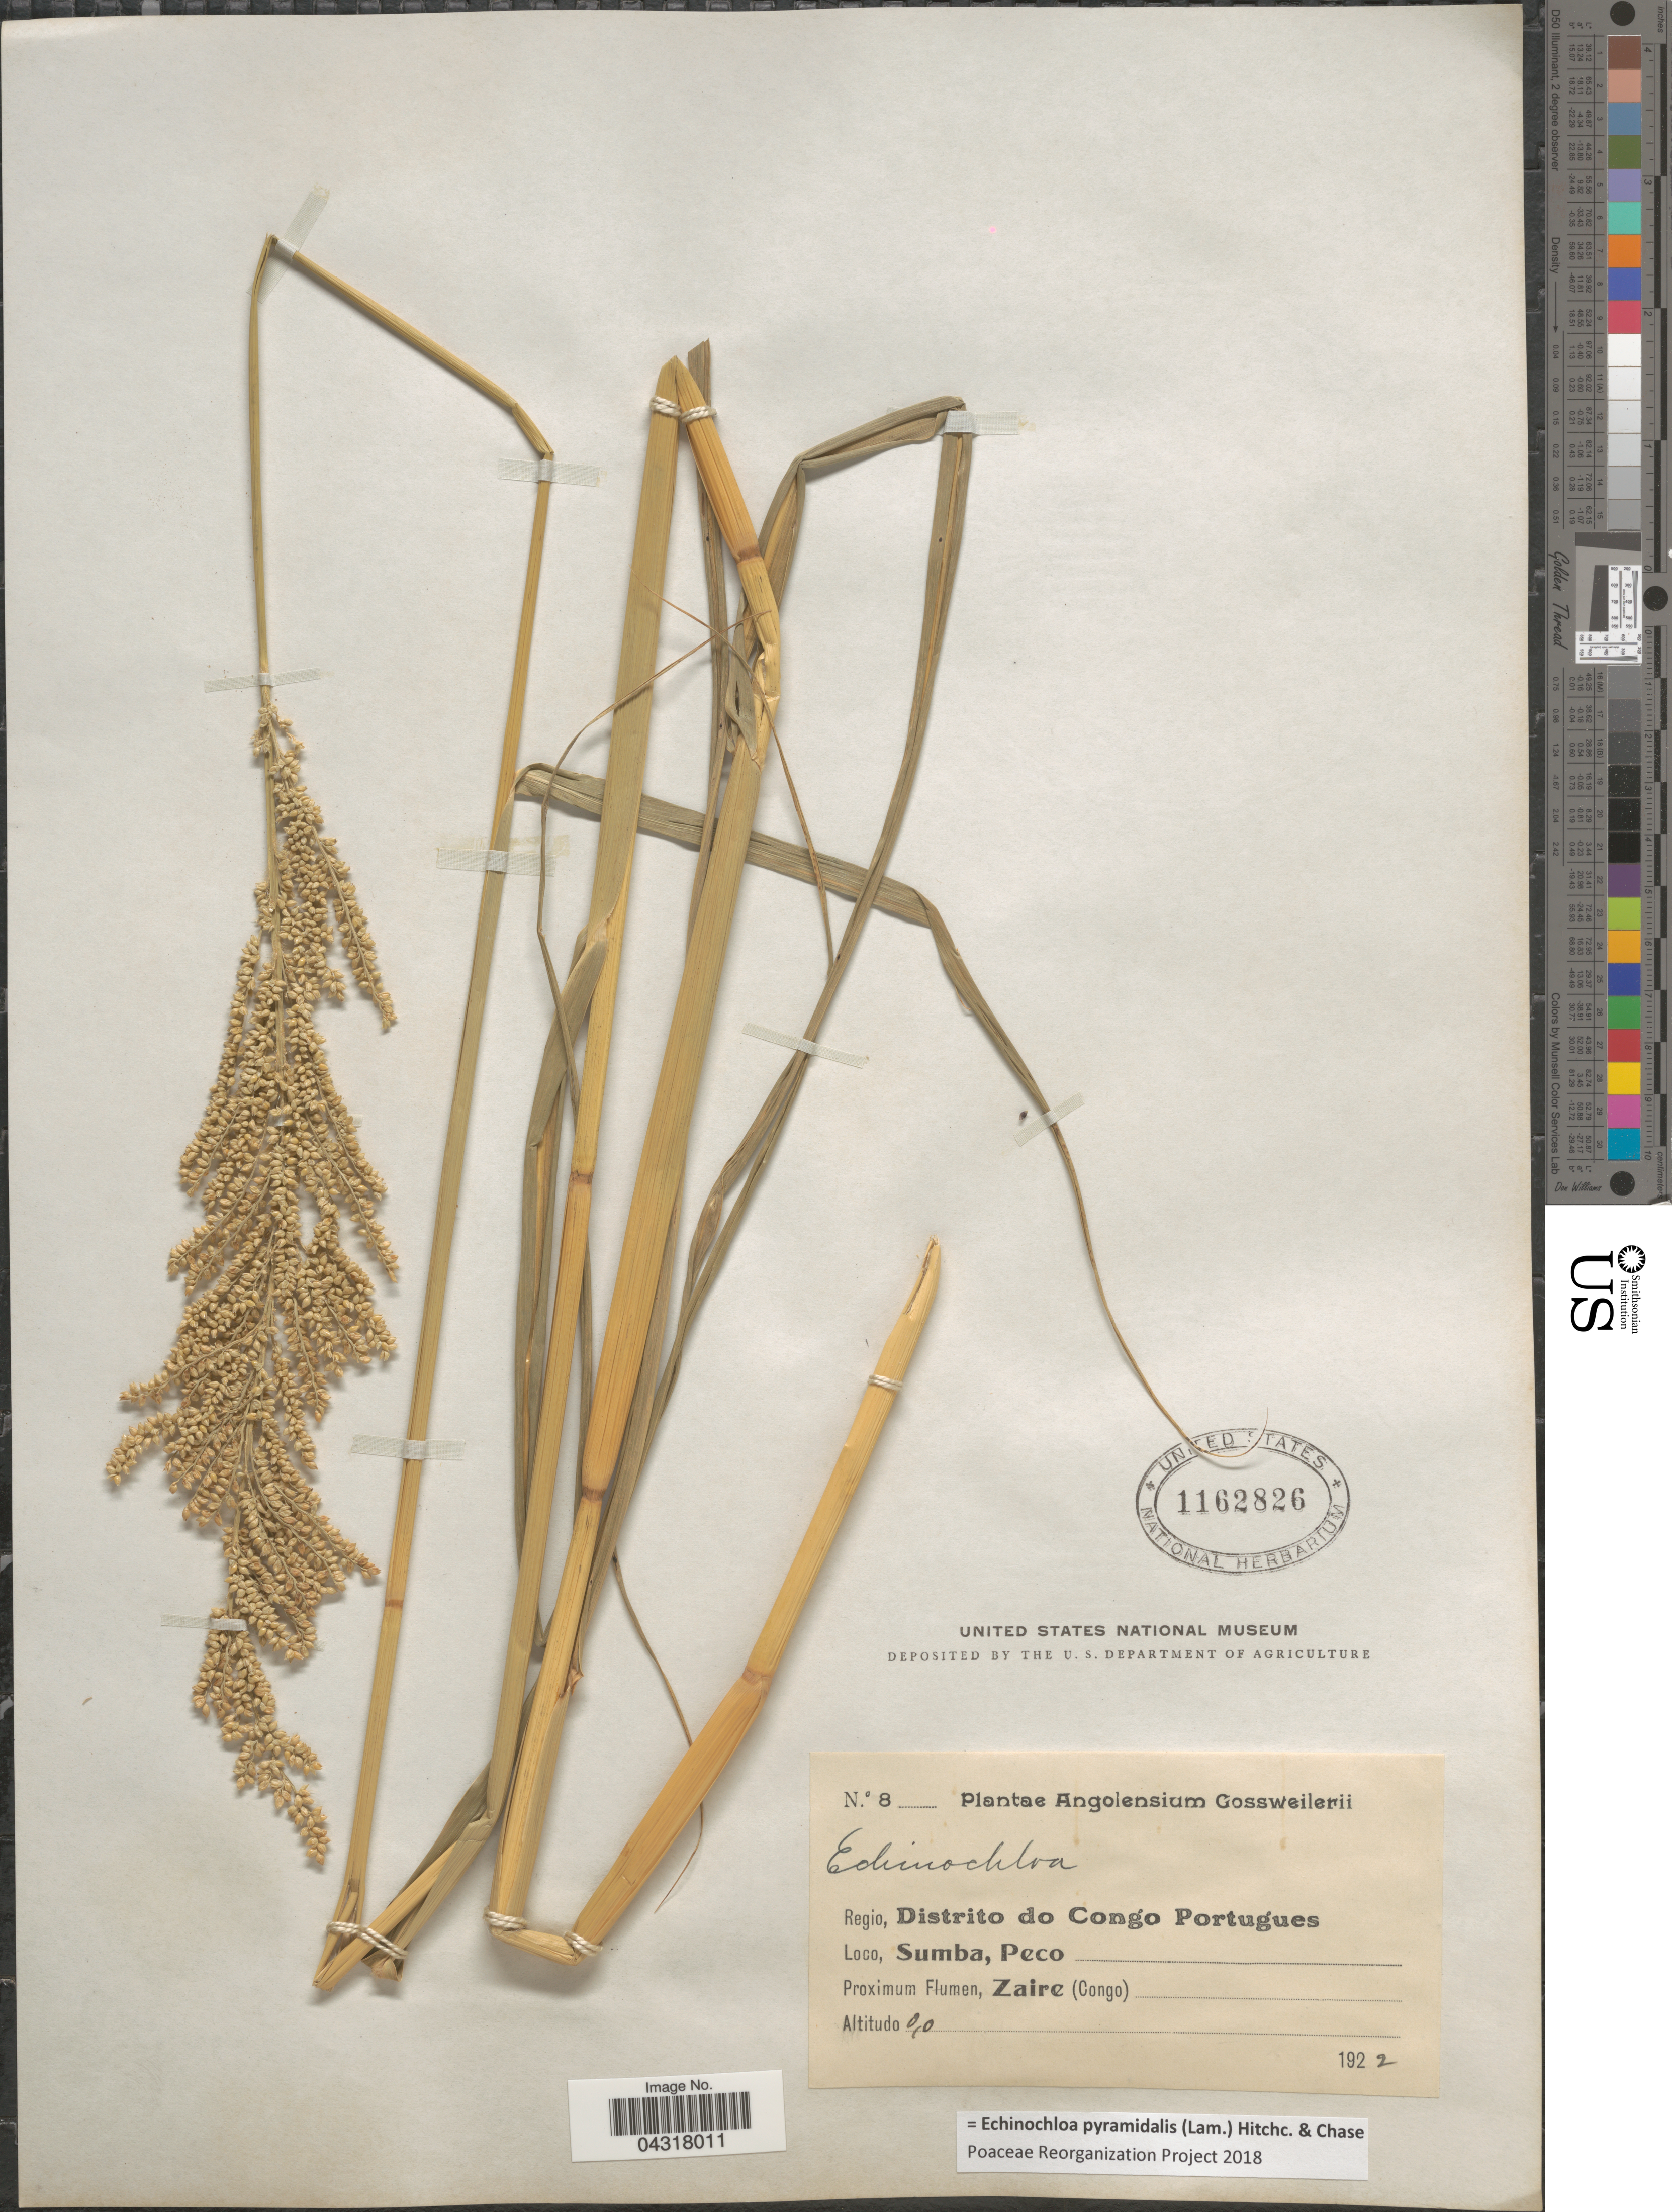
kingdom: Plantae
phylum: Tracheophyta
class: Liliopsida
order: Poales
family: Poaceae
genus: Echinochloa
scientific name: Echinochloa pyramidalis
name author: (Lam.) Hitchc. & Chase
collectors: -. Gossweiler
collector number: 8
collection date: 1922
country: Angola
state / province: Zaire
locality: Regio, Distrito do Congo Portugues. Sumba, Peco. Proximum Flumen, Zaire (Congo).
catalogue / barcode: US 1162826